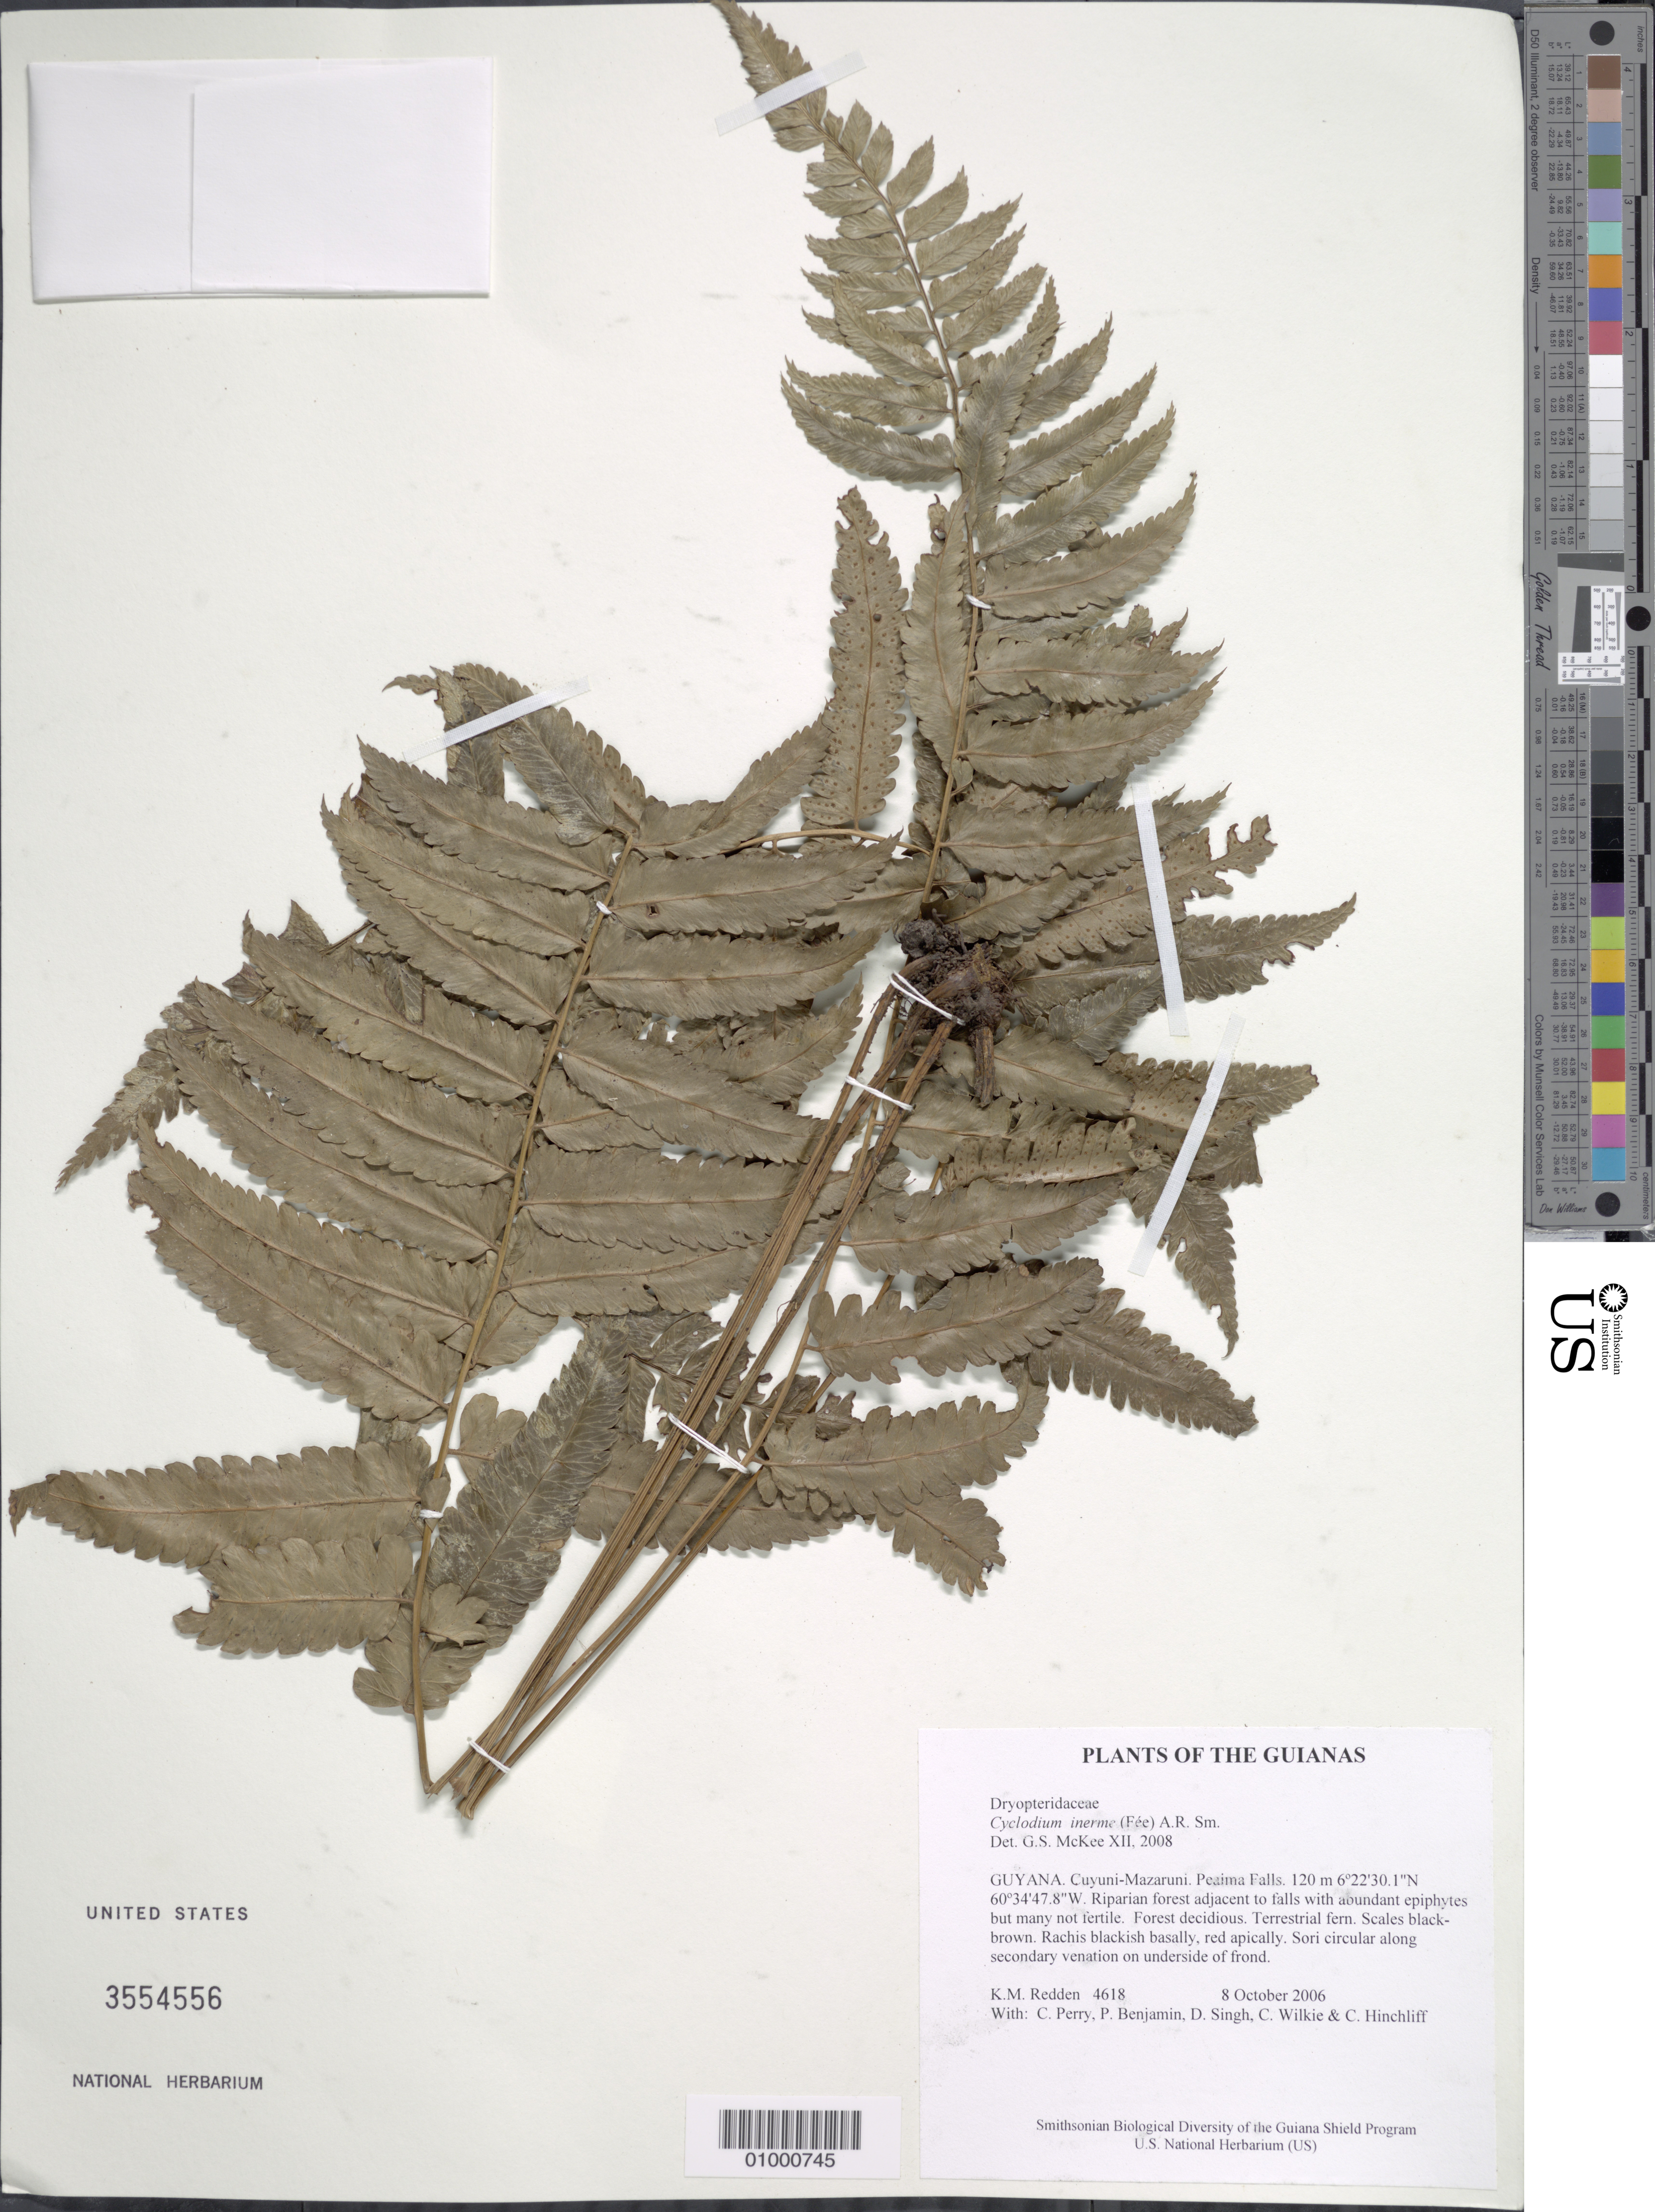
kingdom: Plantae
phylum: Tracheophyta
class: Polypodiopsida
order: Polypodiales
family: Dryopteridaceae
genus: Cyclodium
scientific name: Cyclodium inerme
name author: (Fée) A.R. Sm.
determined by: McKee, G. S., (US), NMNH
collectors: K. M. Redden, C. Perry, P. Benjamin, D. Singh, C. Wilkie & C. E. Hinchliff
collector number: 4618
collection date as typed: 8 October 2006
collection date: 2006-10-08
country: Guyana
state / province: Cuyuni-Mazaruni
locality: Peaima Falls.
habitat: Riparian forest adjacent to falls with abundant epiphytes but many not fertile. Forest deciduous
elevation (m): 120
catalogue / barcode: US 3554556